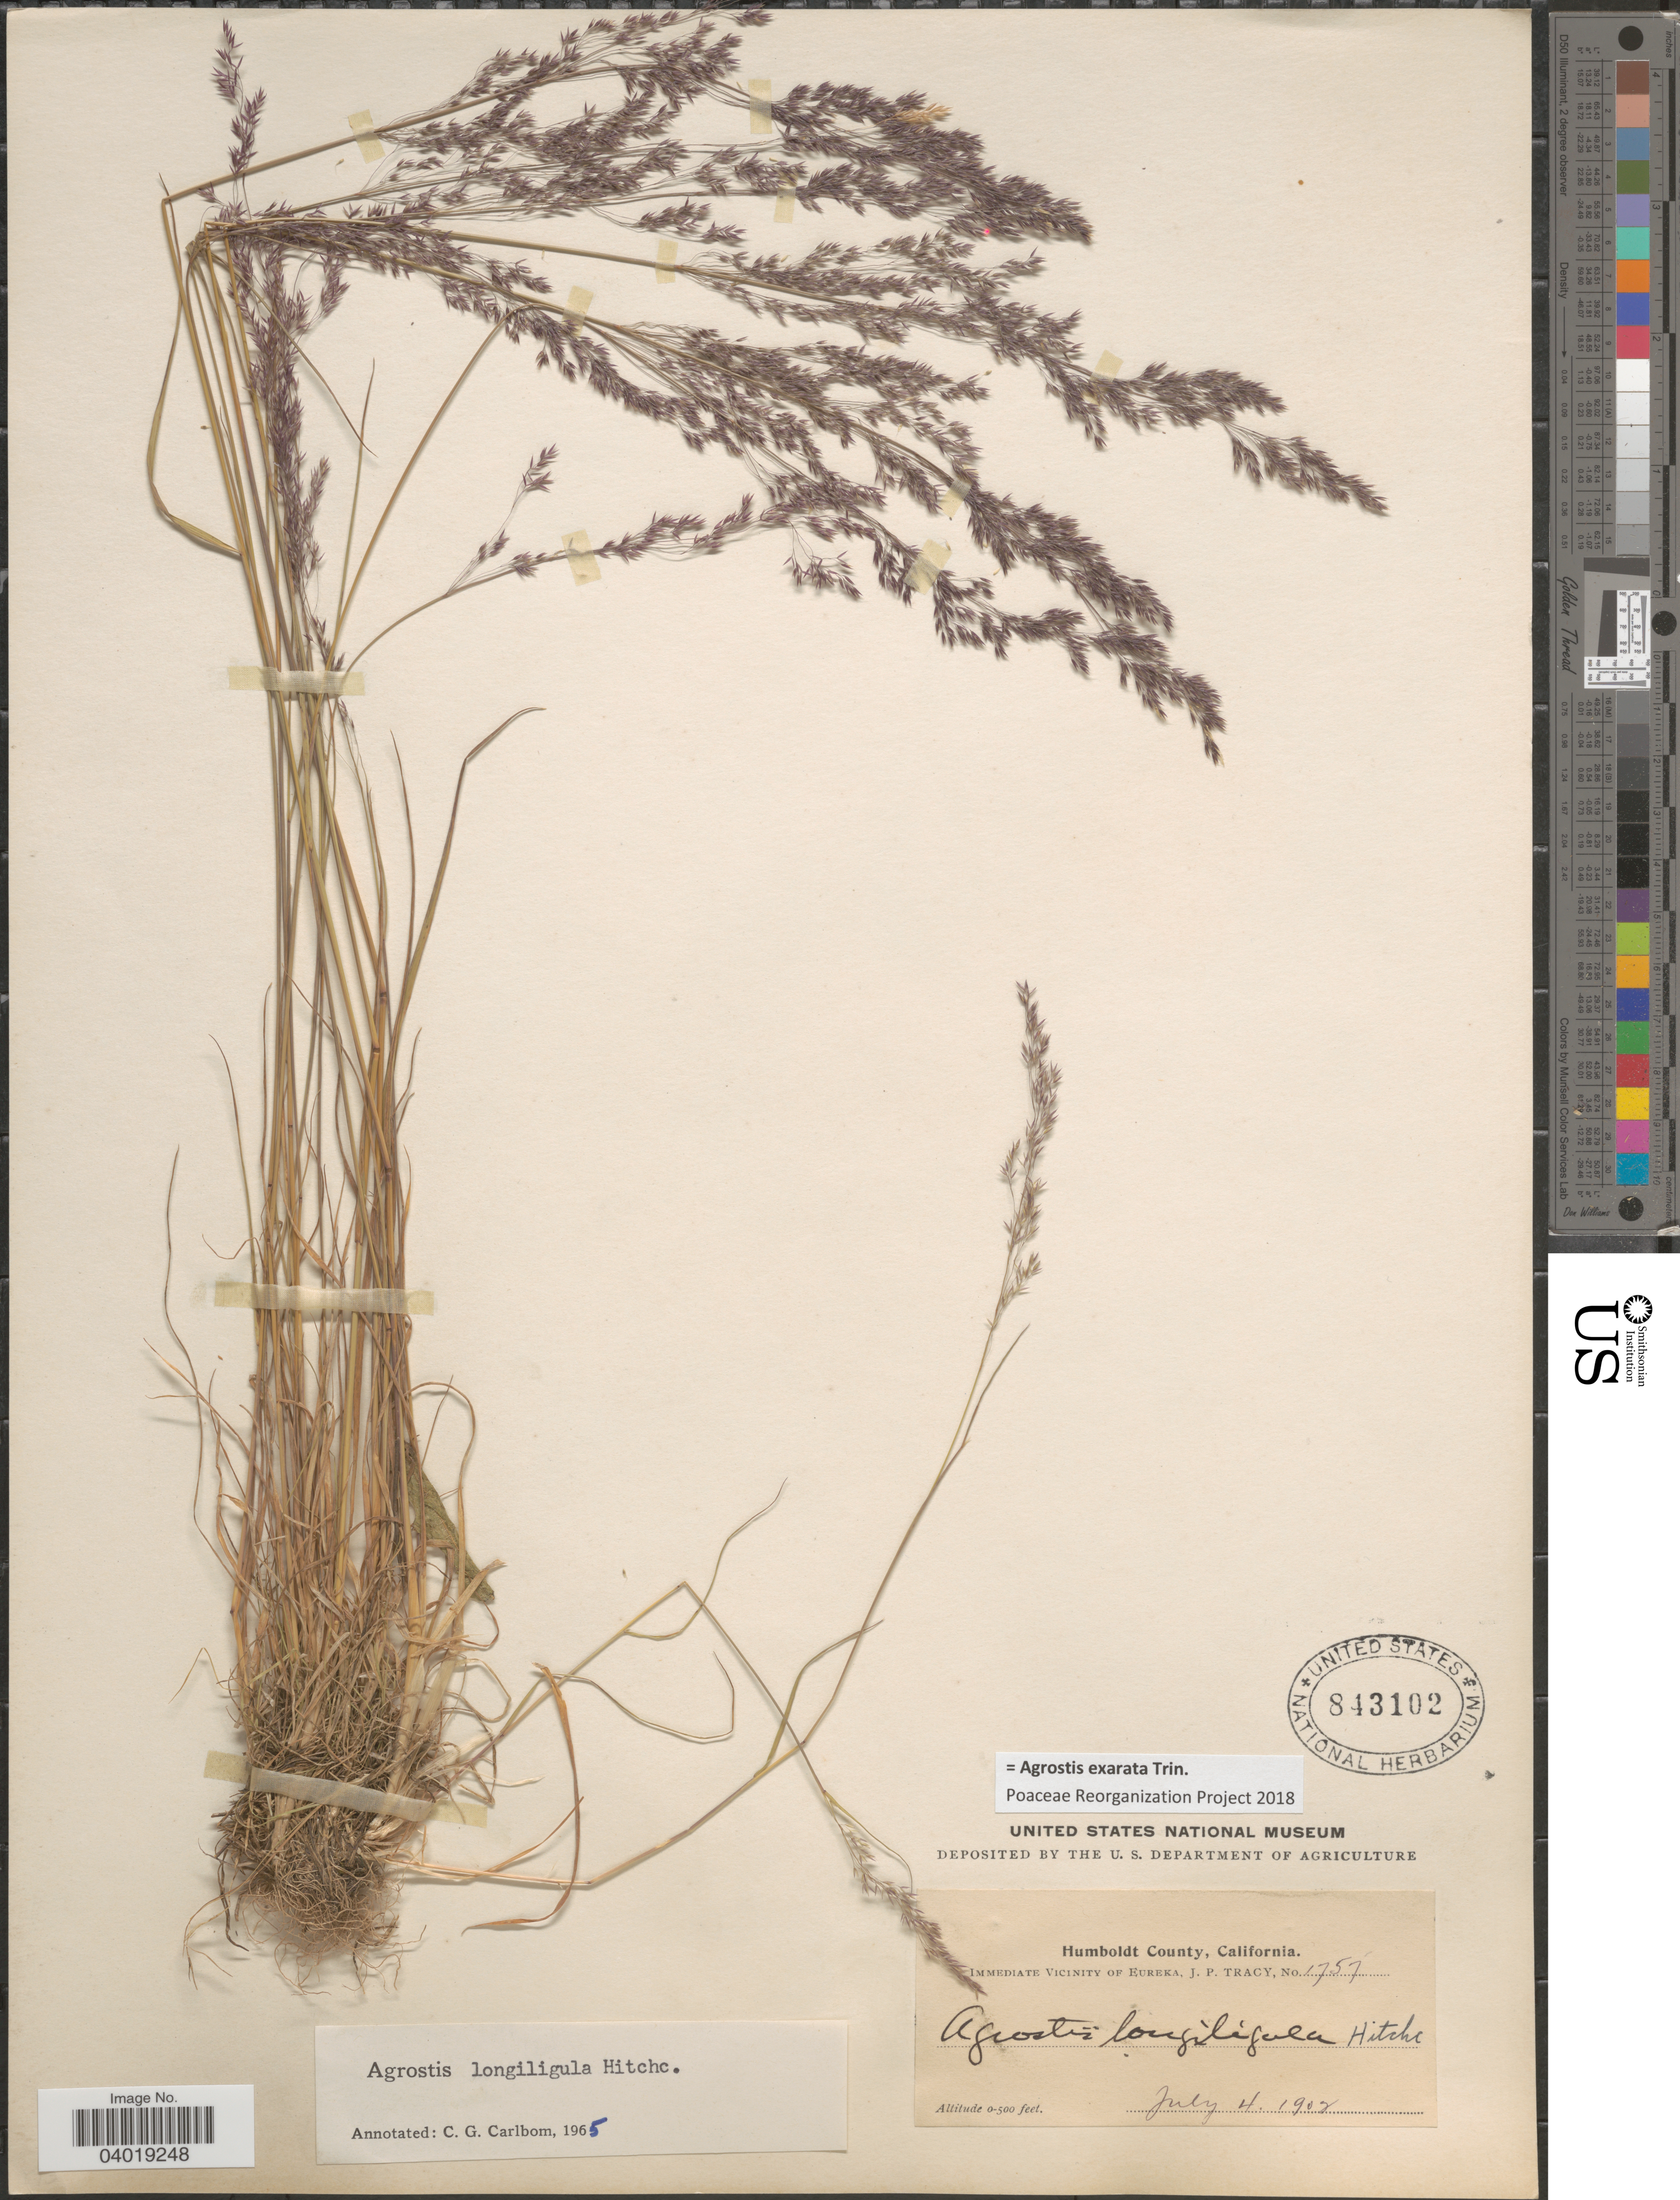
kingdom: Plantae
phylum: Tracheophyta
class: Liliopsida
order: Poales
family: Poaceae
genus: Agrostis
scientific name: Agrostis exarata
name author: Trin.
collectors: J. Tracy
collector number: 1757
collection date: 1902-07-04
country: United States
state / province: California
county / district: Humboldt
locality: Humboldt County. Immediate Vicinity of Eureka.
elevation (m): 0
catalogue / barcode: US 843102